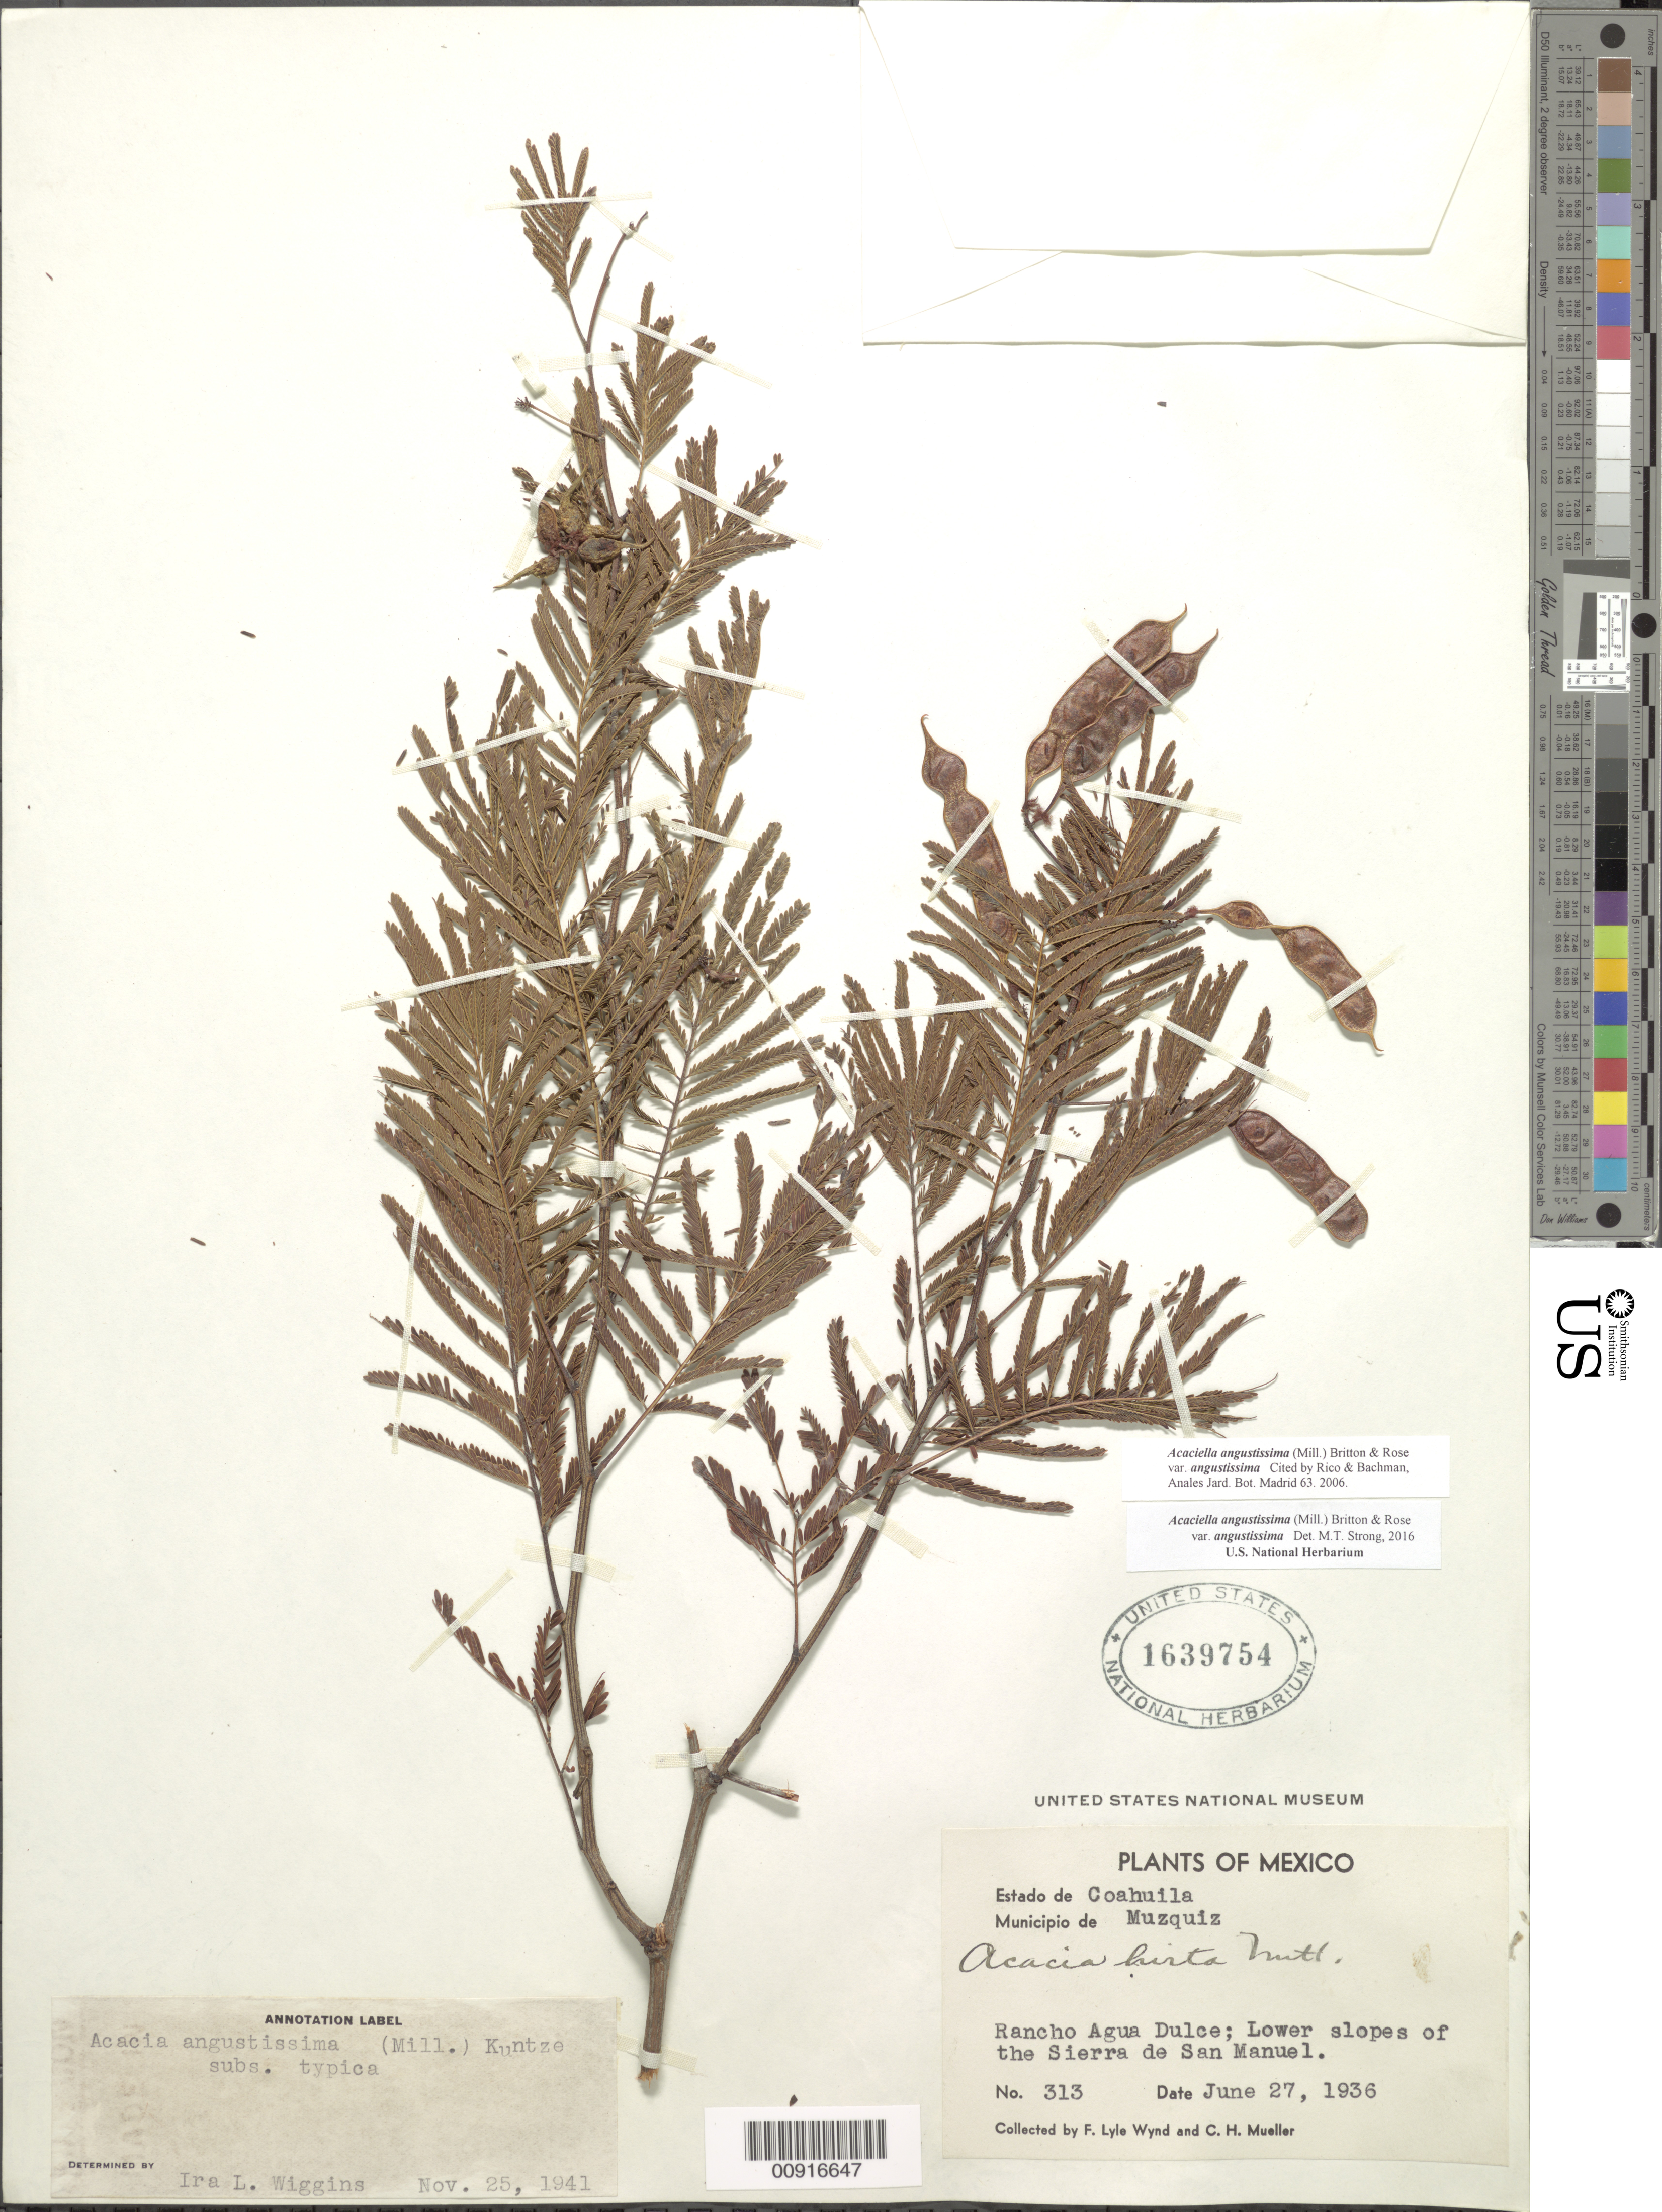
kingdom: Plantae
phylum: Tracheophyta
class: Magnoliopsida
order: Fabales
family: Fabaceae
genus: Acaciella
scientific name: Acaciella angustissima var. angustissima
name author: (Mill.) Britton & Rose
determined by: Strong, M. T., (US), Smithsonian Institution - National Museum of Natural History (UNITED STATES)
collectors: F. L. Wynd & C. H. Mueller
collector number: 313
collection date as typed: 27 Jun 1936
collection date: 1936-06-27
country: Mexico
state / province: Coahuila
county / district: Múzquiz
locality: Coahuila: Municipio de Múzquiz: Rancho Agua Dulce; Lower slopes of the Sierra de San Manuel.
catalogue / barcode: US 1639754